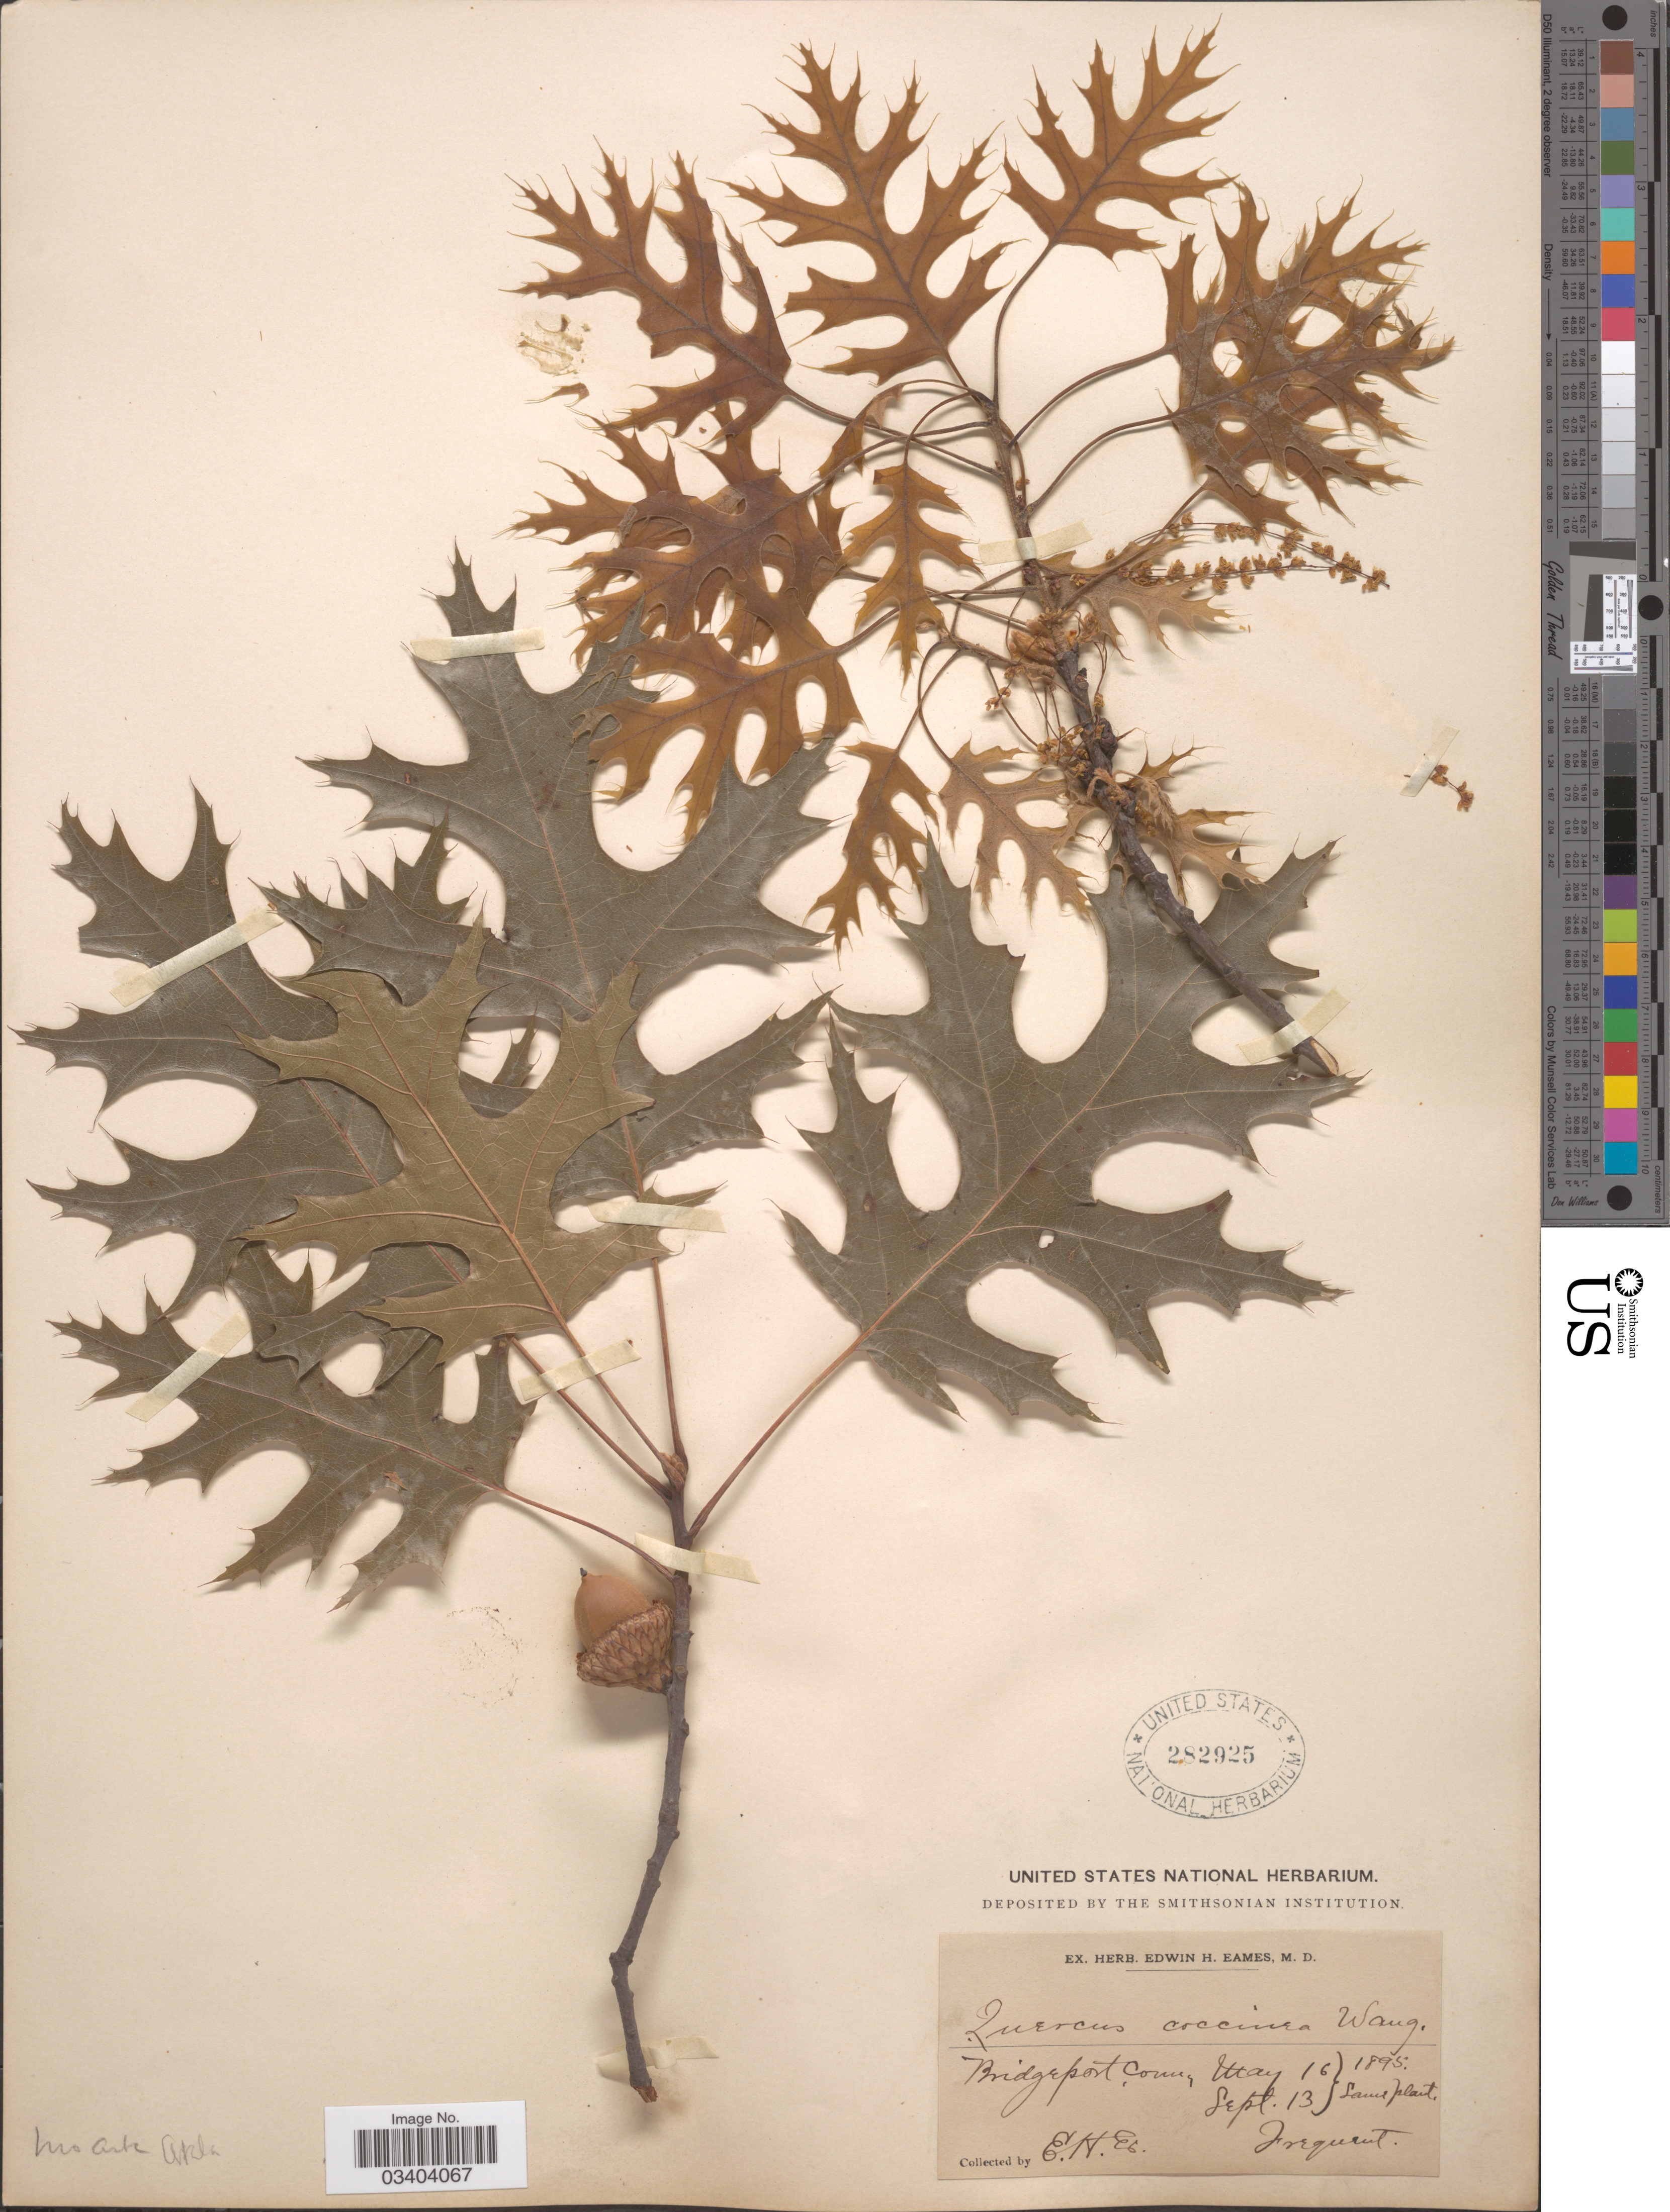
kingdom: Plantae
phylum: Tracheophyta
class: Magnoliopsida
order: Fagales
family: Fagaceae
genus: Quercus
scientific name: Quercus coccinea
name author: Münchh.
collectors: E. H. Eames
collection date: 1895-05-16/1895-09-13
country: United States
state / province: Connecticut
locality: Bridgeport.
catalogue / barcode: US 282925